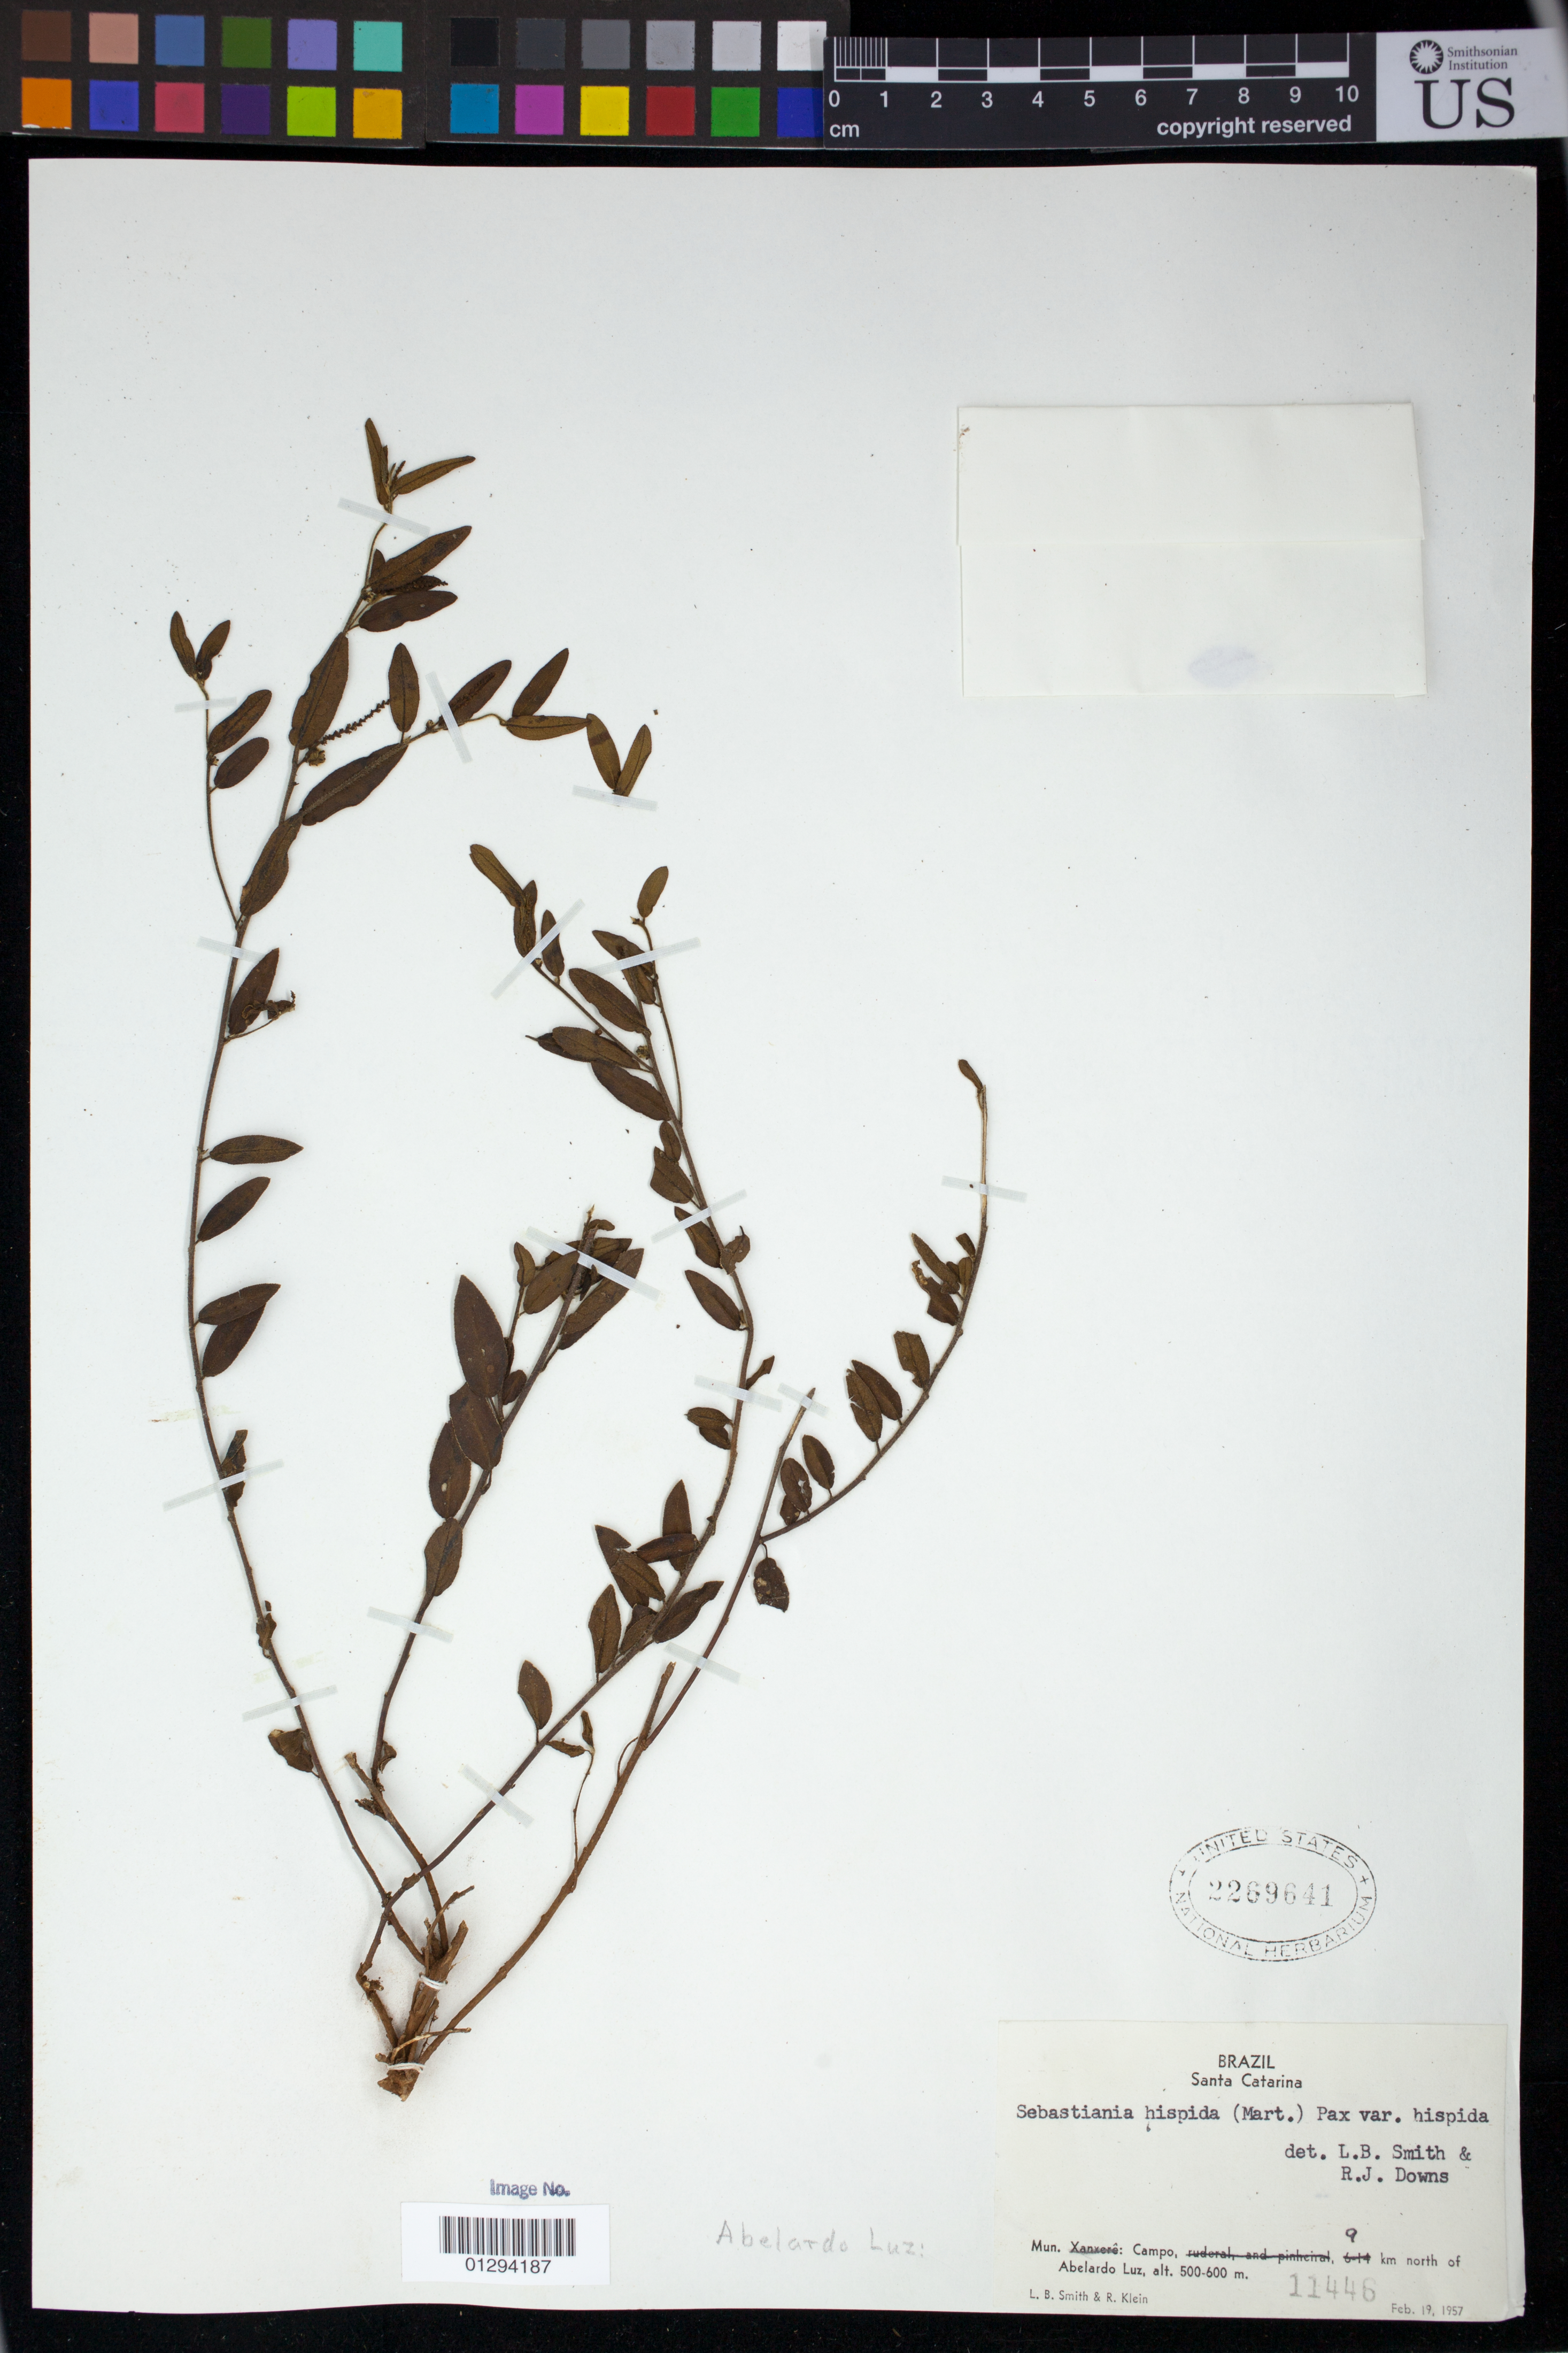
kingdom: Plantae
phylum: Tracheophyta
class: Magnoliopsida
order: Malpighiales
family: Euphorbiaceae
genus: Sebastiania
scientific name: Sebastiania hispida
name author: (Mart.) Pax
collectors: L. Smith & R. M. Klein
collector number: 11446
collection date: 1957-02-19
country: Brazil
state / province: Santa Catarina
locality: Campo, 9 km north of Abelardo Luz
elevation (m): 500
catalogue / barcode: US 2269641